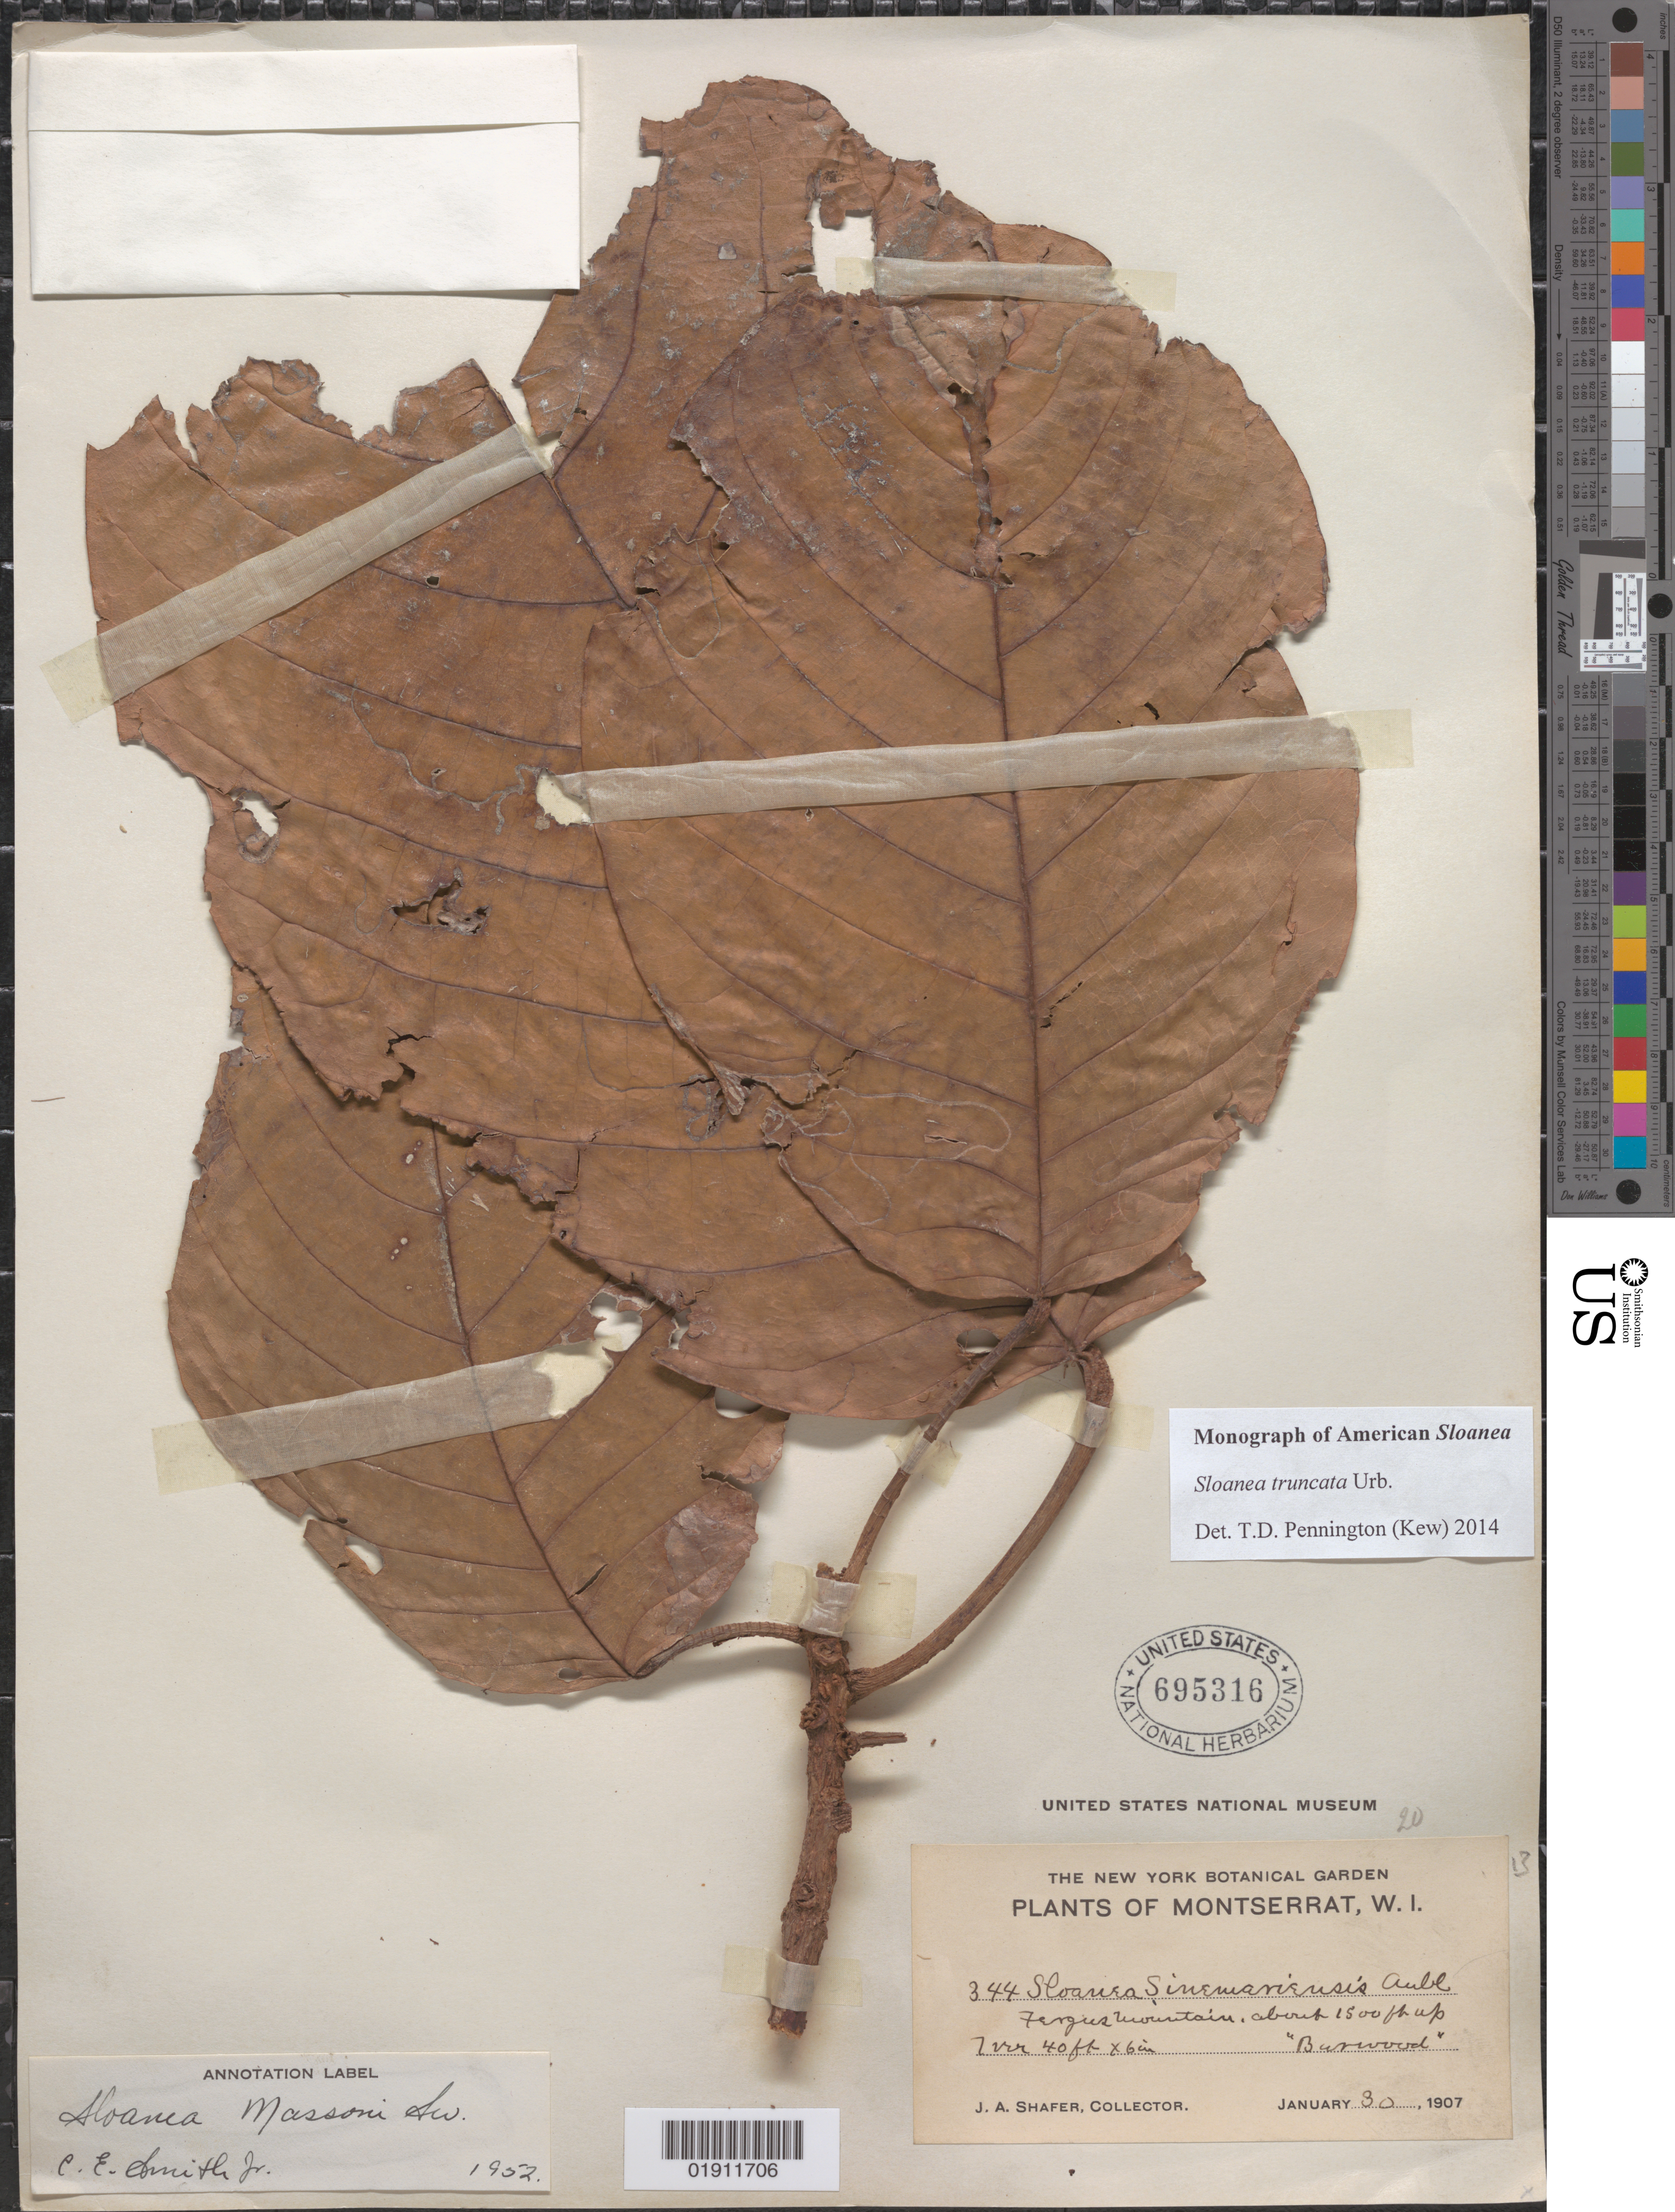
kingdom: Plantae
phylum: Tracheophyta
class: Magnoliopsida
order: Oxalidales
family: Elaeocarpaceae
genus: Sloanea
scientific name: Sloanea truncata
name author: Urb.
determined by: Pennington, T. D., (K)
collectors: J. A. Shafer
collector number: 344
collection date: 1907-01-30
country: Montserrat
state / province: Saint Anthony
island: Montserrat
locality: Fergus Mountain, about 1500 feet up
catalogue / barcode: US 695316